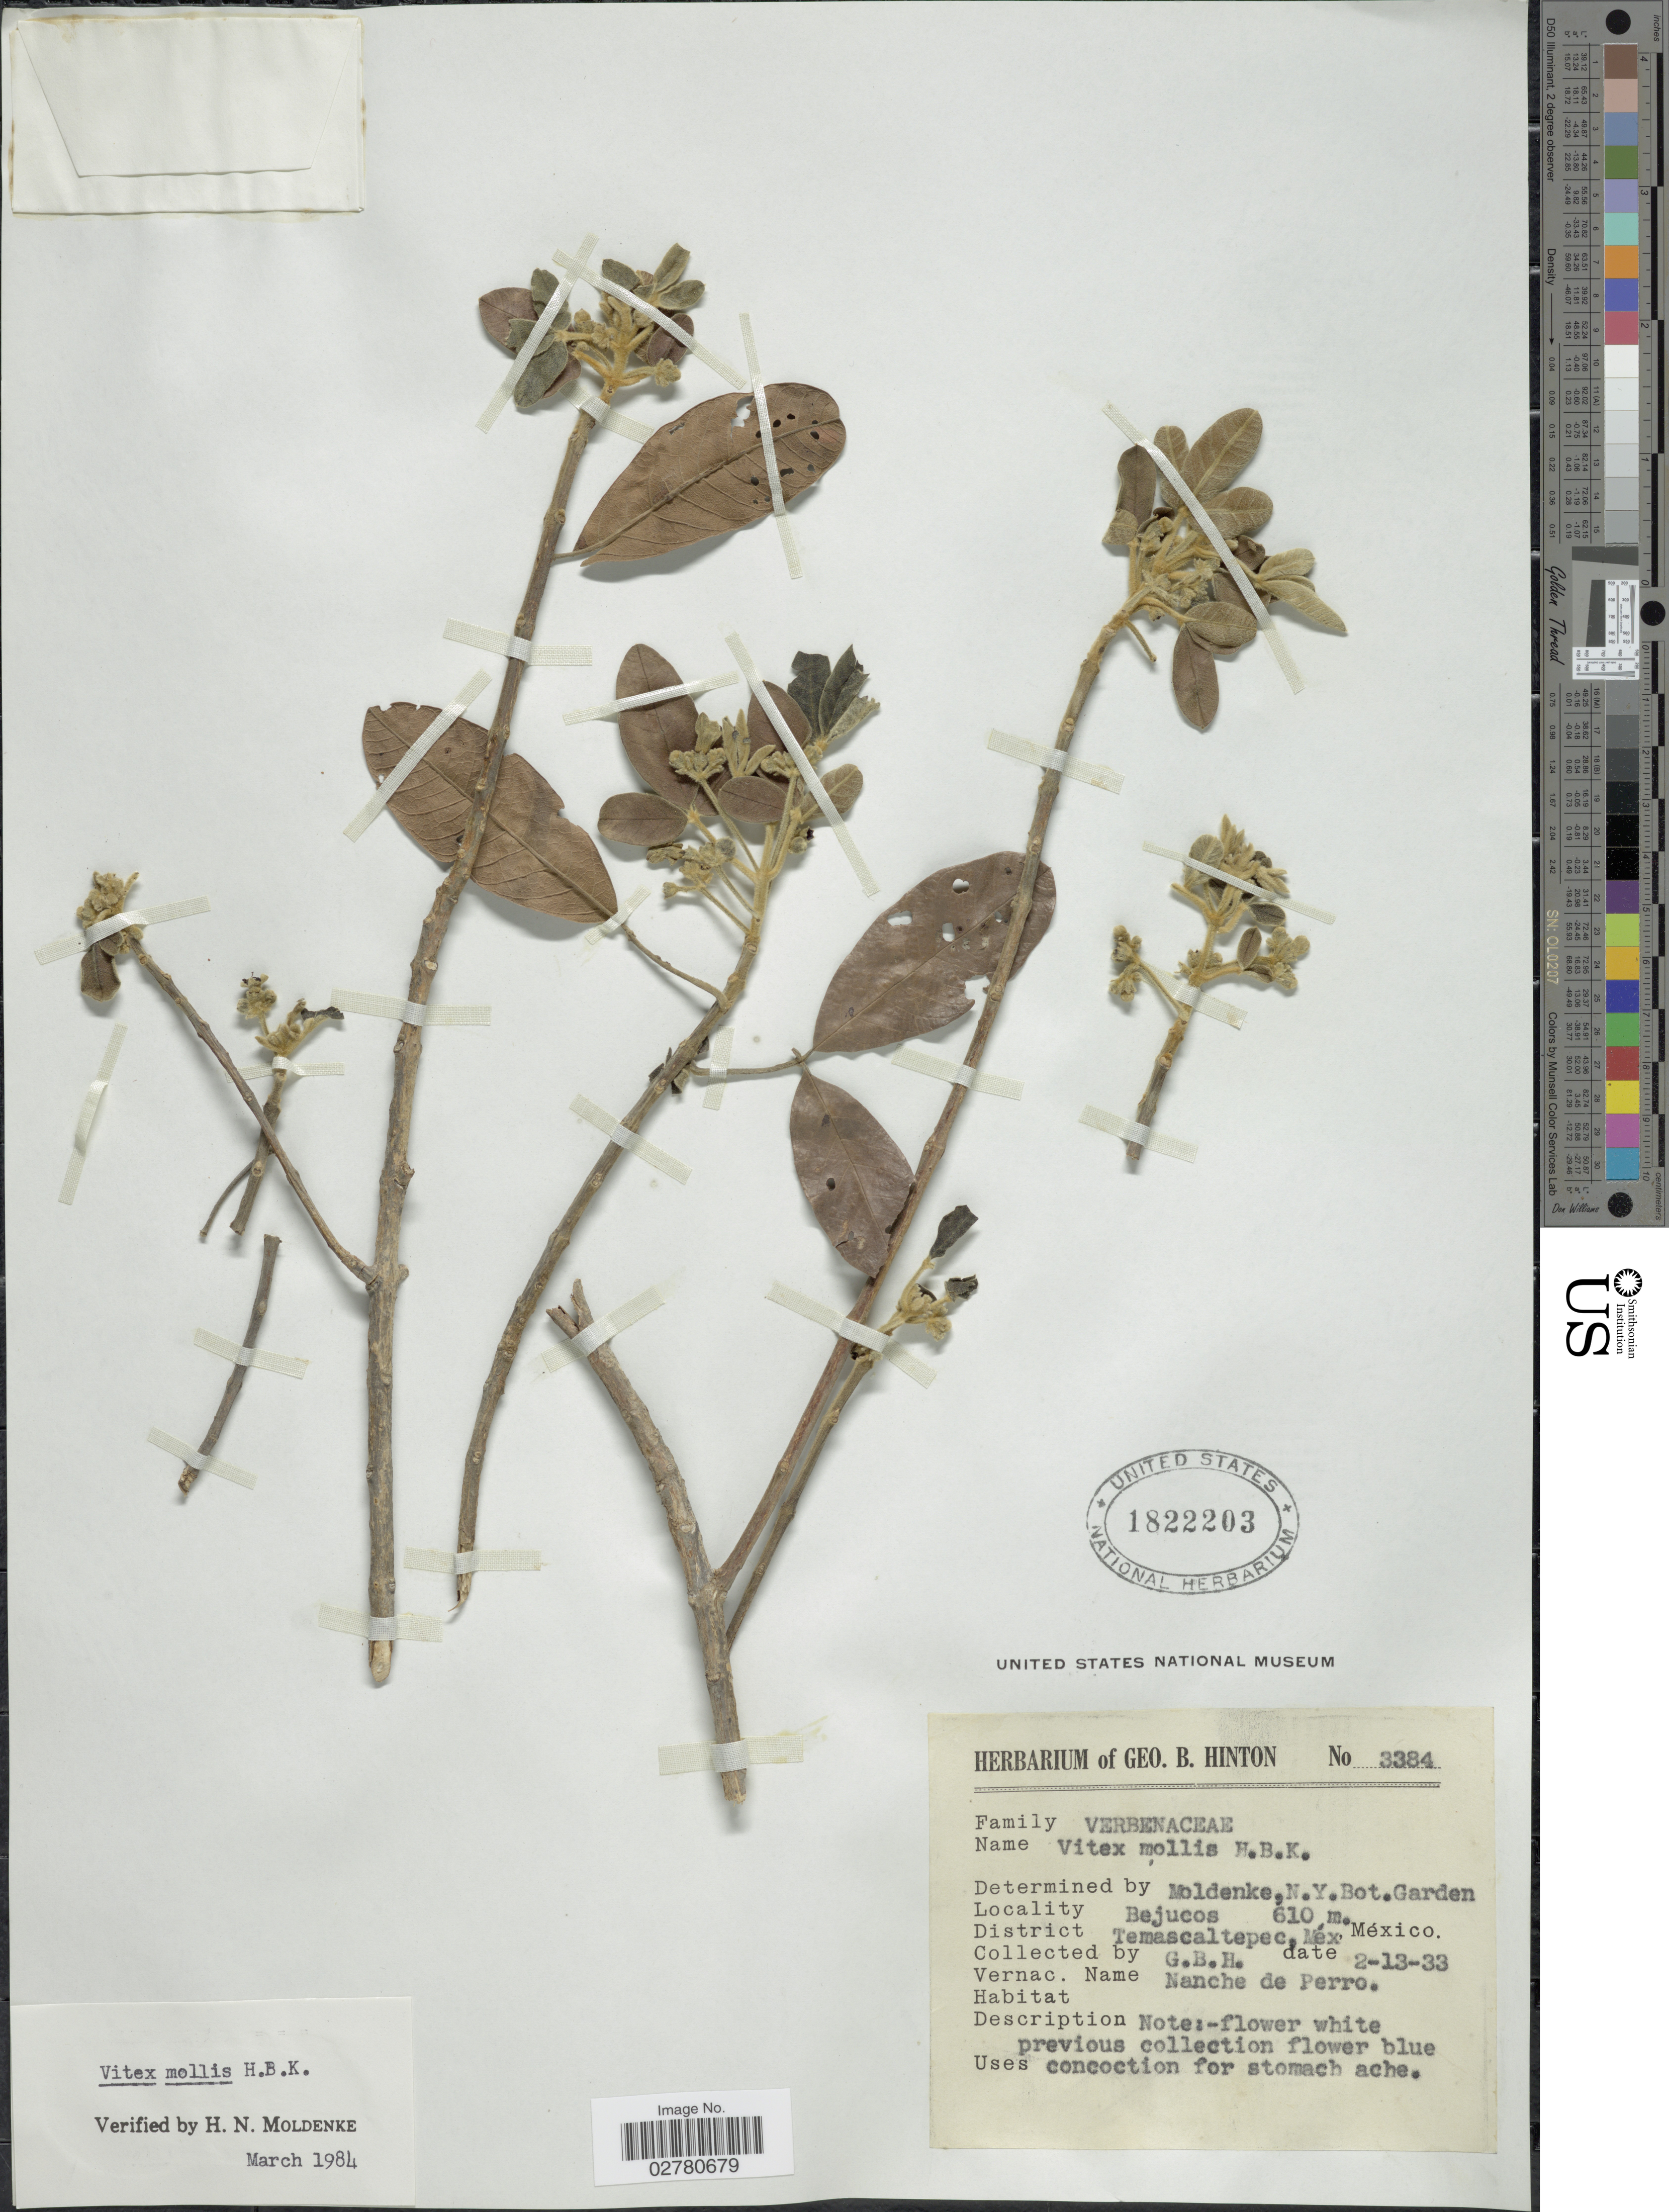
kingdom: Plantae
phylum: Tracheophyta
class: Magnoliopsida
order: Lamiales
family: Lamiaceae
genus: Vitex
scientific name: Vitex mollis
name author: Kunth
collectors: G. B. Hinton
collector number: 3384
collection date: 1933-02-13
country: Mexico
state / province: México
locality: Bejucos. Temascaltepec.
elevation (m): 610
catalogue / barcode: US 1822203